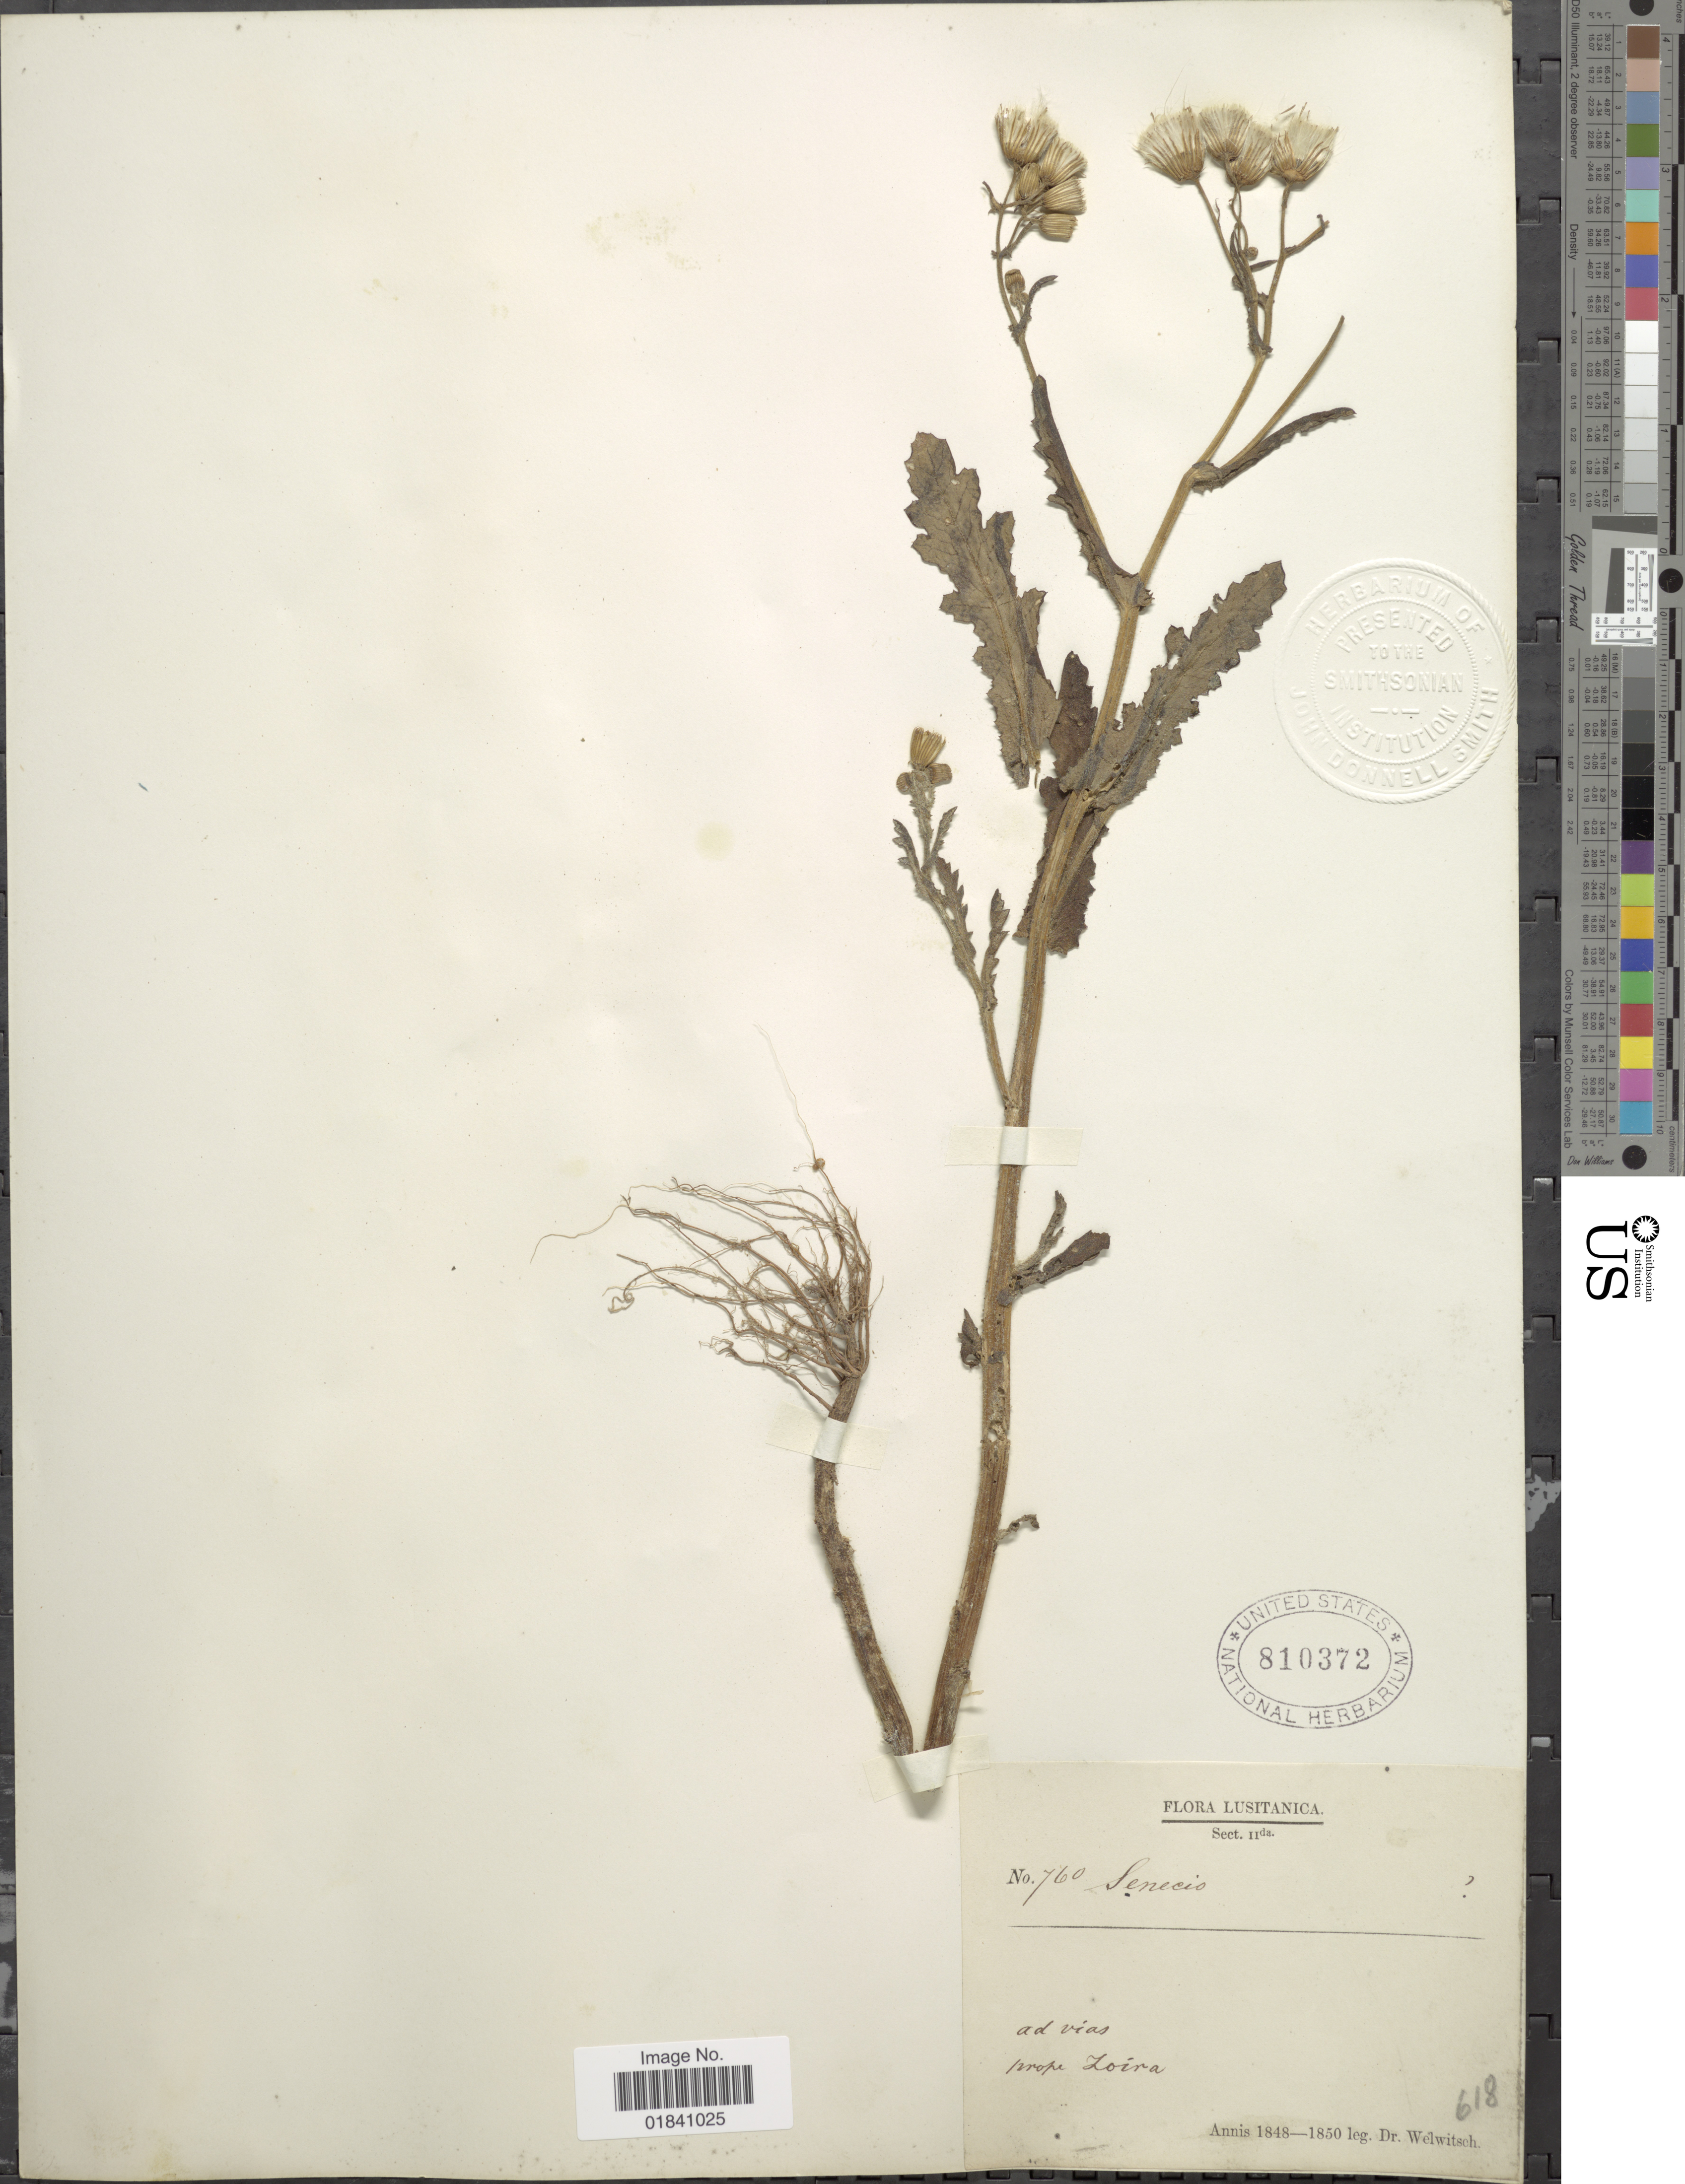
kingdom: Plantae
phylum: Tracheophyta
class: Magnoliopsida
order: Asterales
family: Asteraceae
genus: Senecio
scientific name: Senecio sp.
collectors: -. Welwitsch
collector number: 760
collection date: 1848/1850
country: Portugal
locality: Lusitanica. Sect. IIda. prope Zoira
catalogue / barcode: US 810372